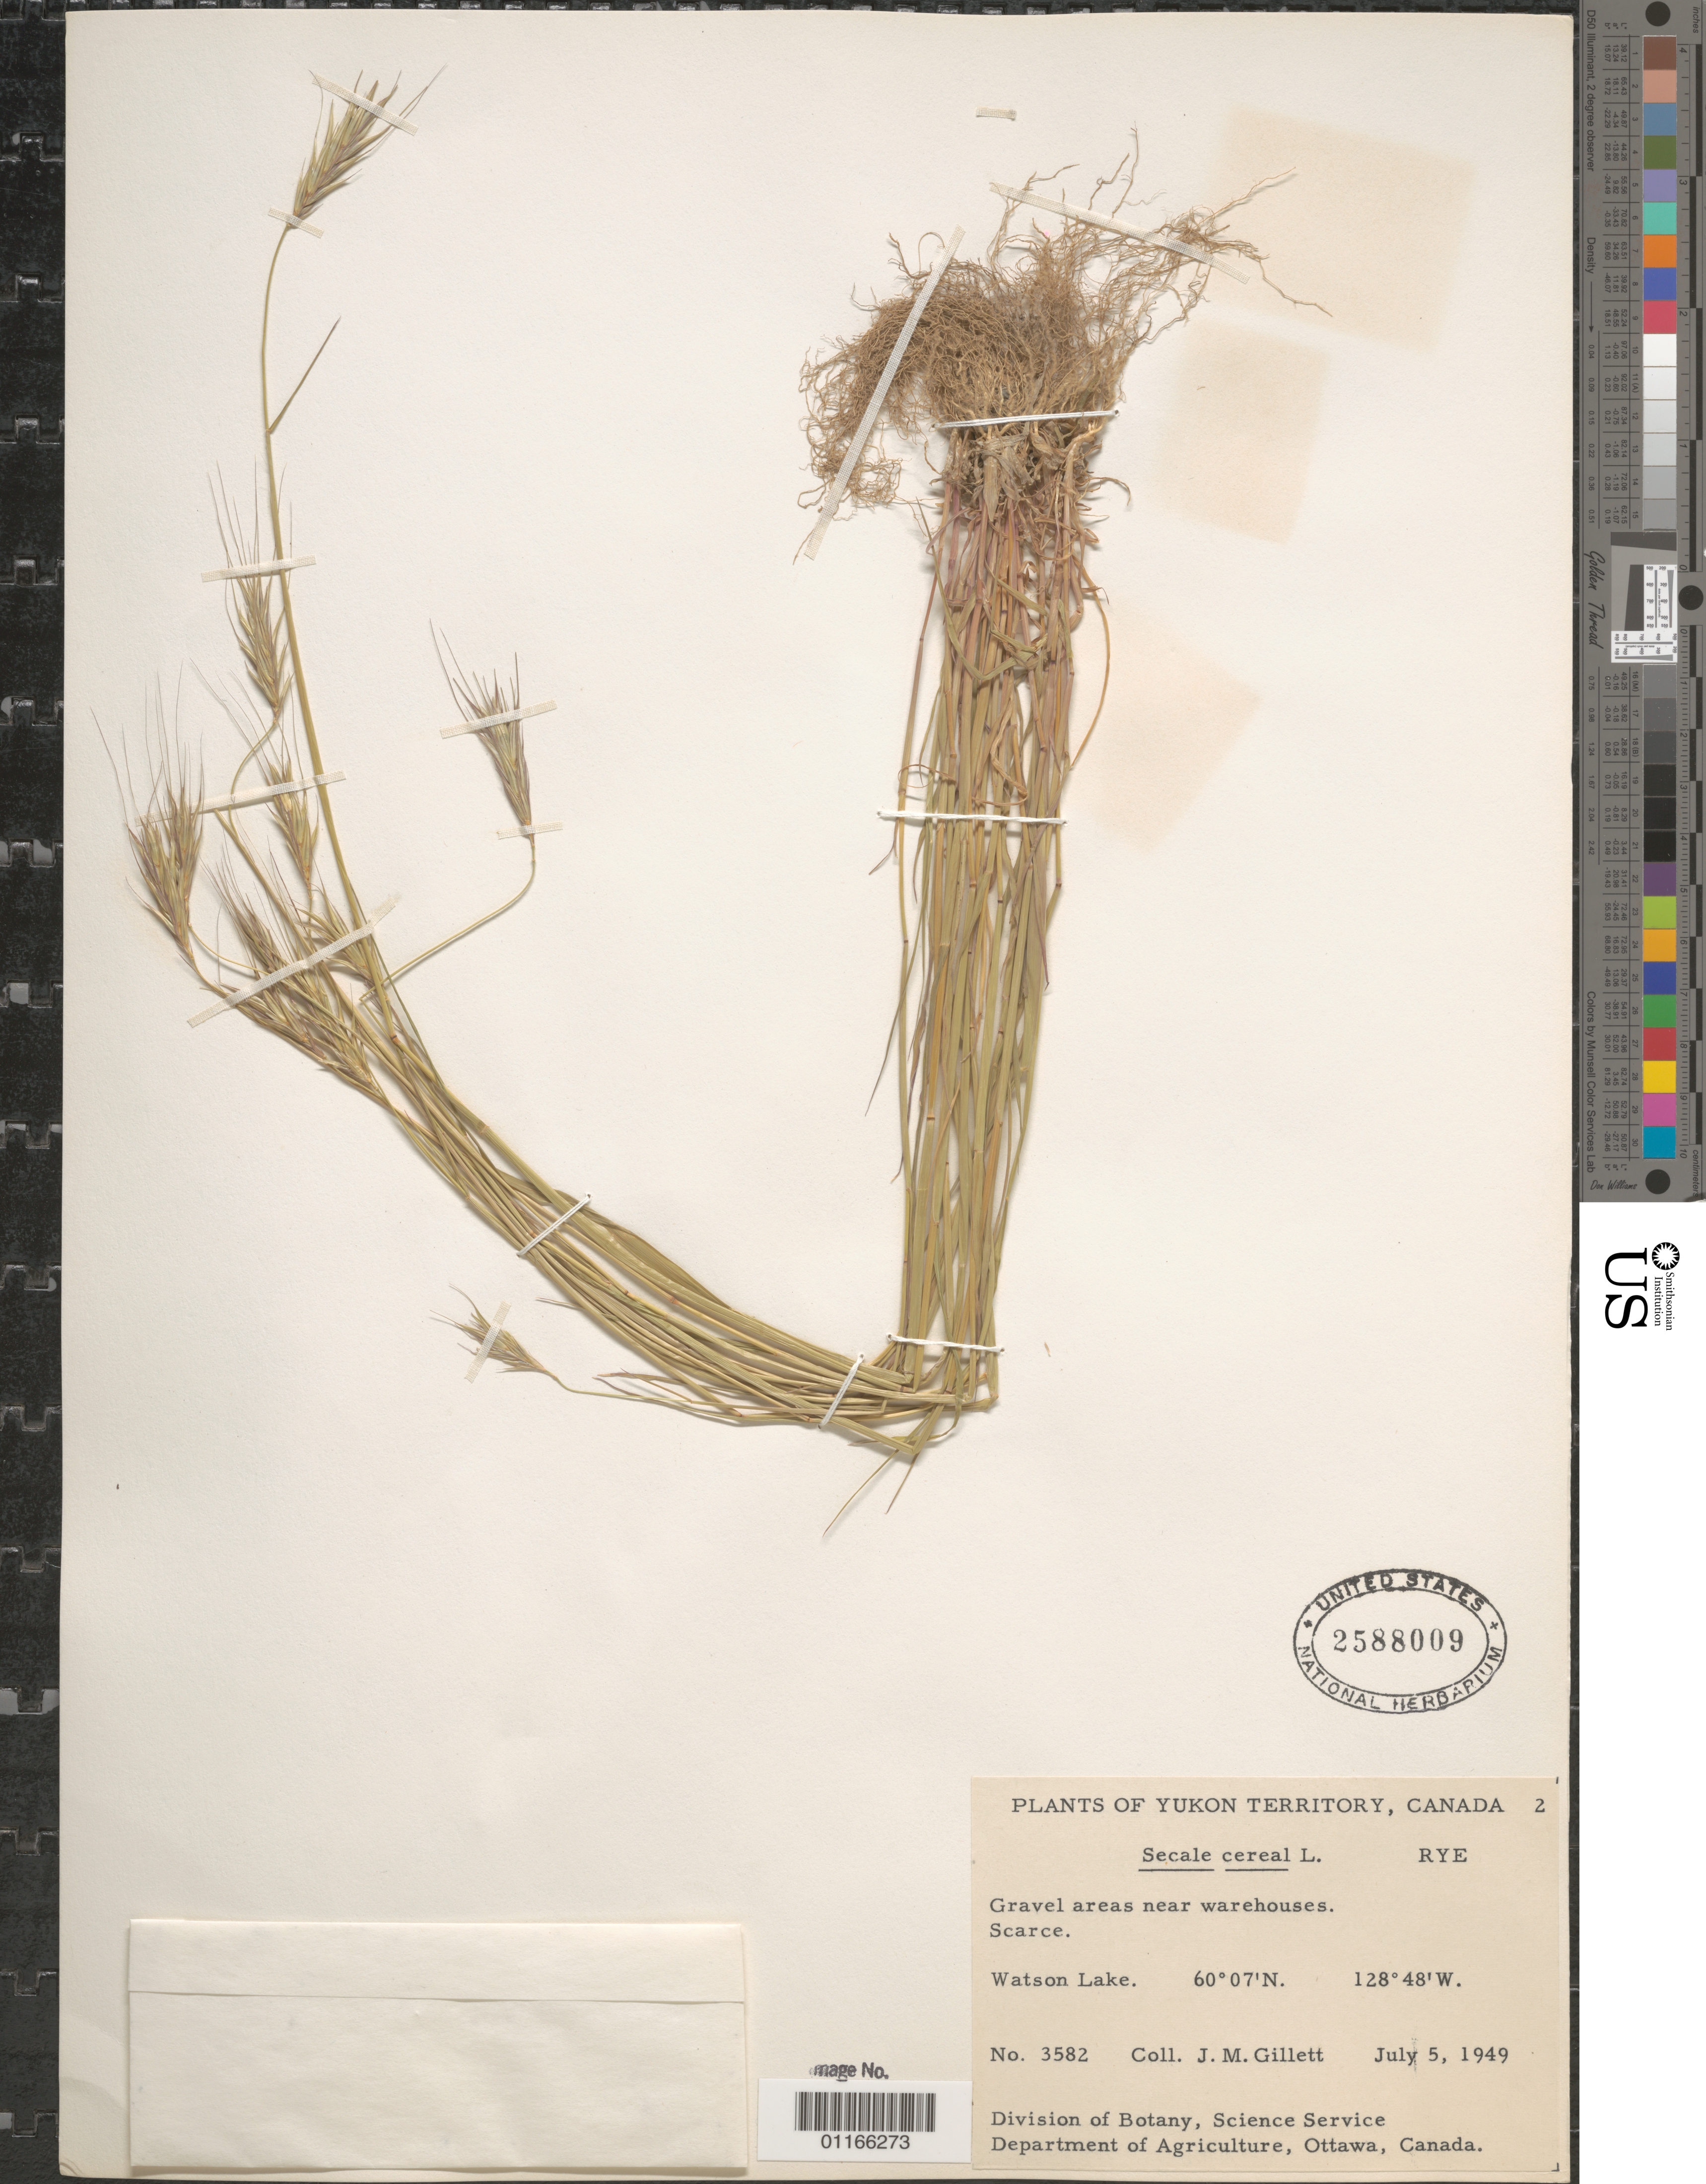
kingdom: Plantae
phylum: Tracheophyta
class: Liliopsida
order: Poales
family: Poaceae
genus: Secale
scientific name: Secale cereale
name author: L.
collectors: J. Gillett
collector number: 3582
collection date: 1949-07-05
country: Canada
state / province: Yukon Territory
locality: Watson Lake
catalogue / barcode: US 2588009